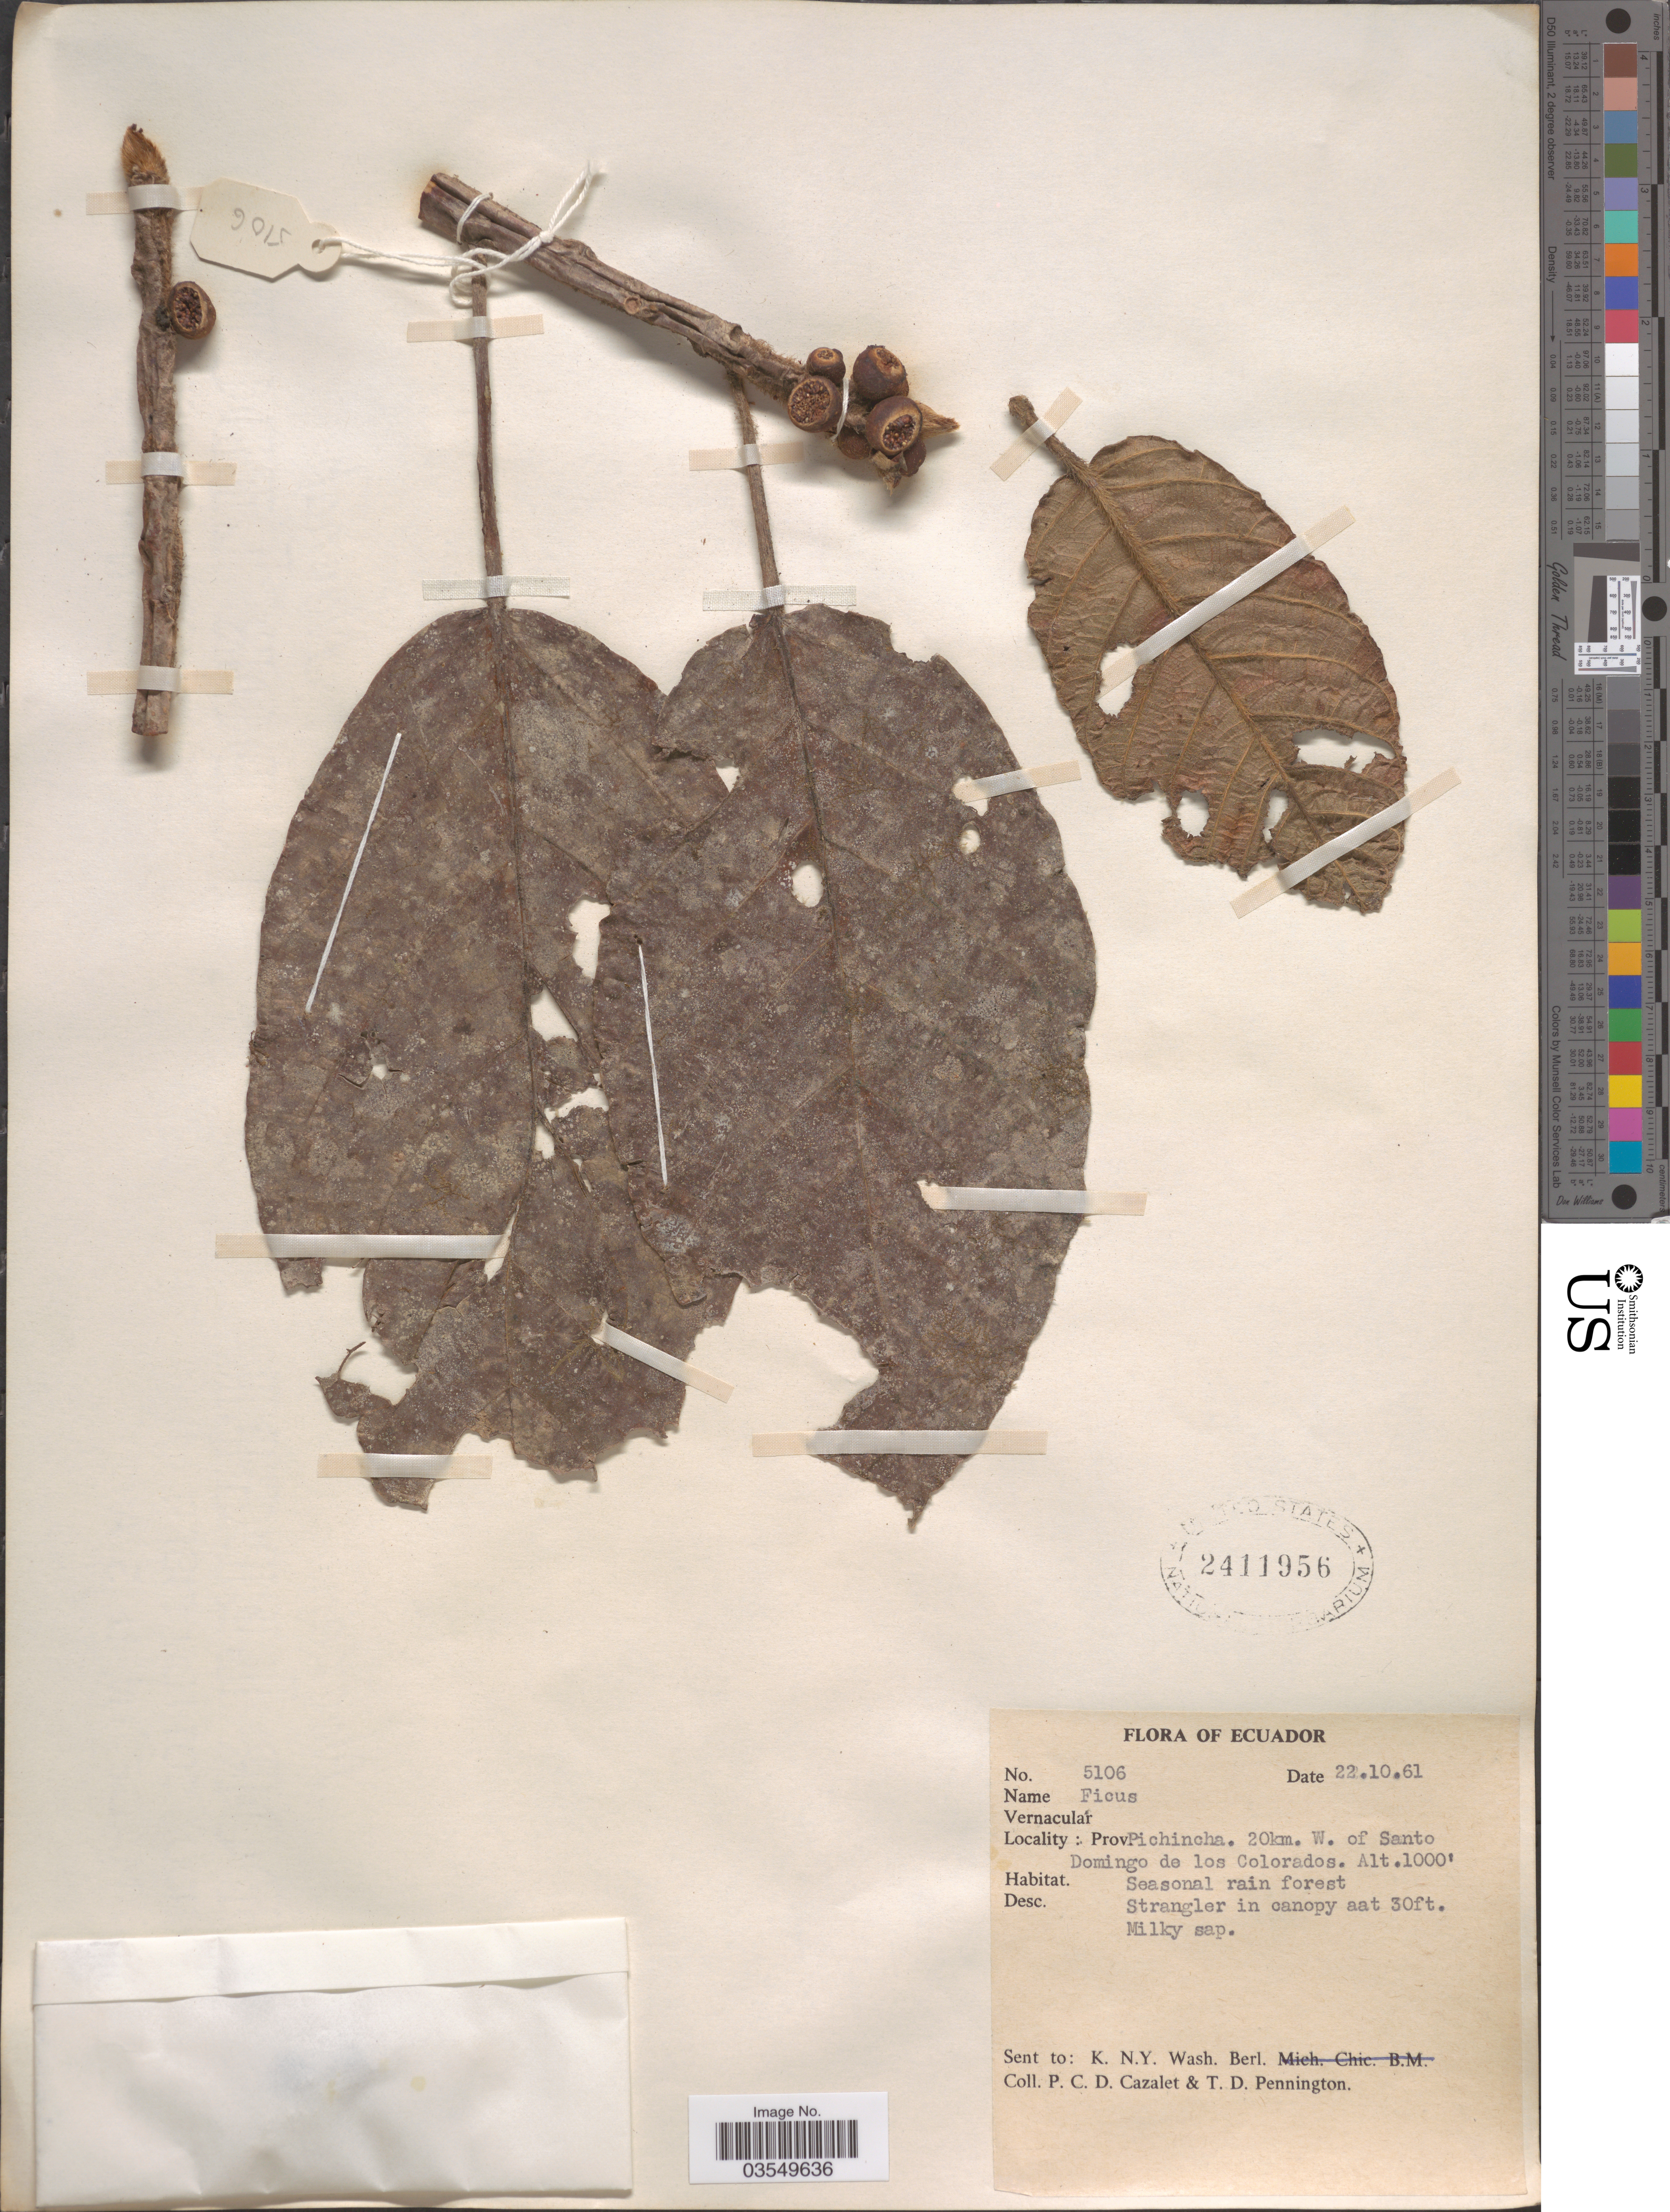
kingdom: Plantae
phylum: Tracheophyta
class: Magnoliopsida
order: Rosales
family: Moraceae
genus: Ficus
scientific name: Ficus nebulosilvana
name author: N. Medina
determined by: Mitidieri, Nicole, (WIS), University of Wisconsin - Madison (UNITED STATES)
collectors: P. C. D. Cazalet & T. D. Pennington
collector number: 5106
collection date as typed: Transcribed d/m/y: 22/10/61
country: Ecuador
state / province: Pichincha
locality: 20km. W. of Santo Domingo de los Colorados.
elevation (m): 305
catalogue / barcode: US 2411956